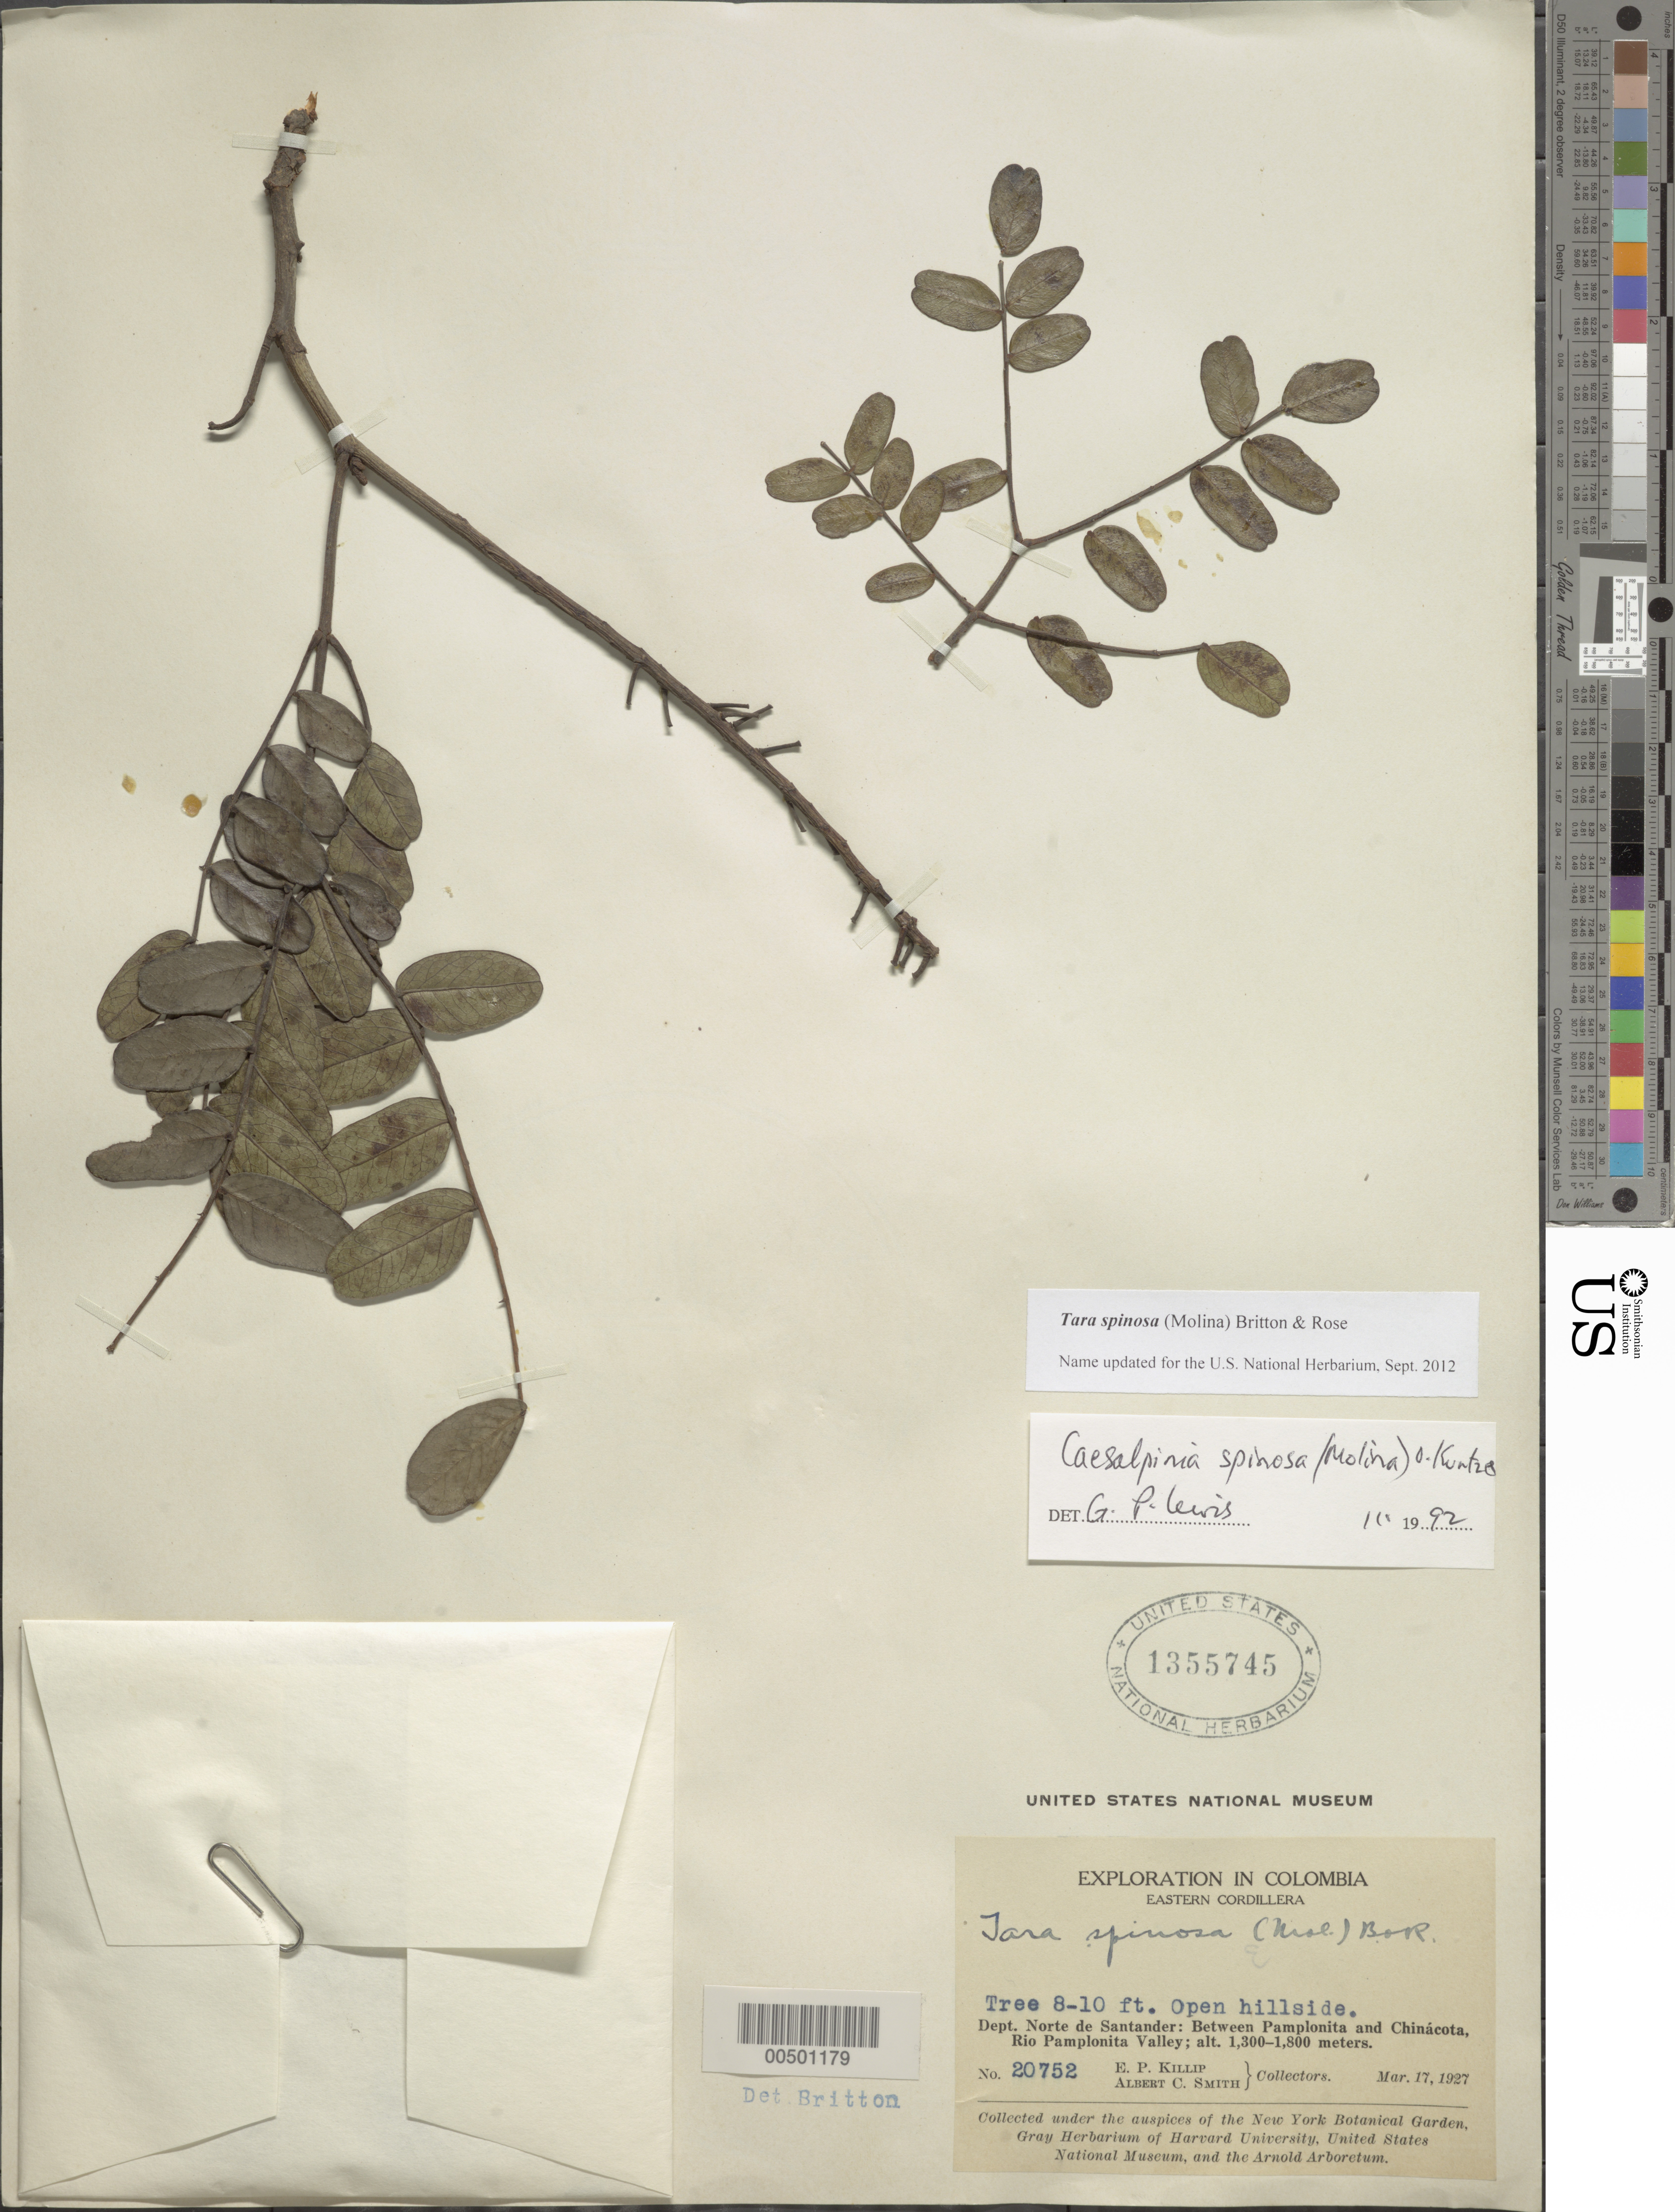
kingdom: Plantae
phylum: Tracheophyta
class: Magnoliopsida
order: Fabales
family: Fabaceae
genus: Tara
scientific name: Tara spinosa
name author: (Molina) Britton & Rose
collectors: E. P. Killip & A. C. Smith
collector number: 20752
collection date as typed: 17 Mar 1927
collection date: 1927-03-17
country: Colombia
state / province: Norte de Santander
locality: Between Pamplorita and China Cota, Rio Pamplorita Valley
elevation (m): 1300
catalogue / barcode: US 1355745